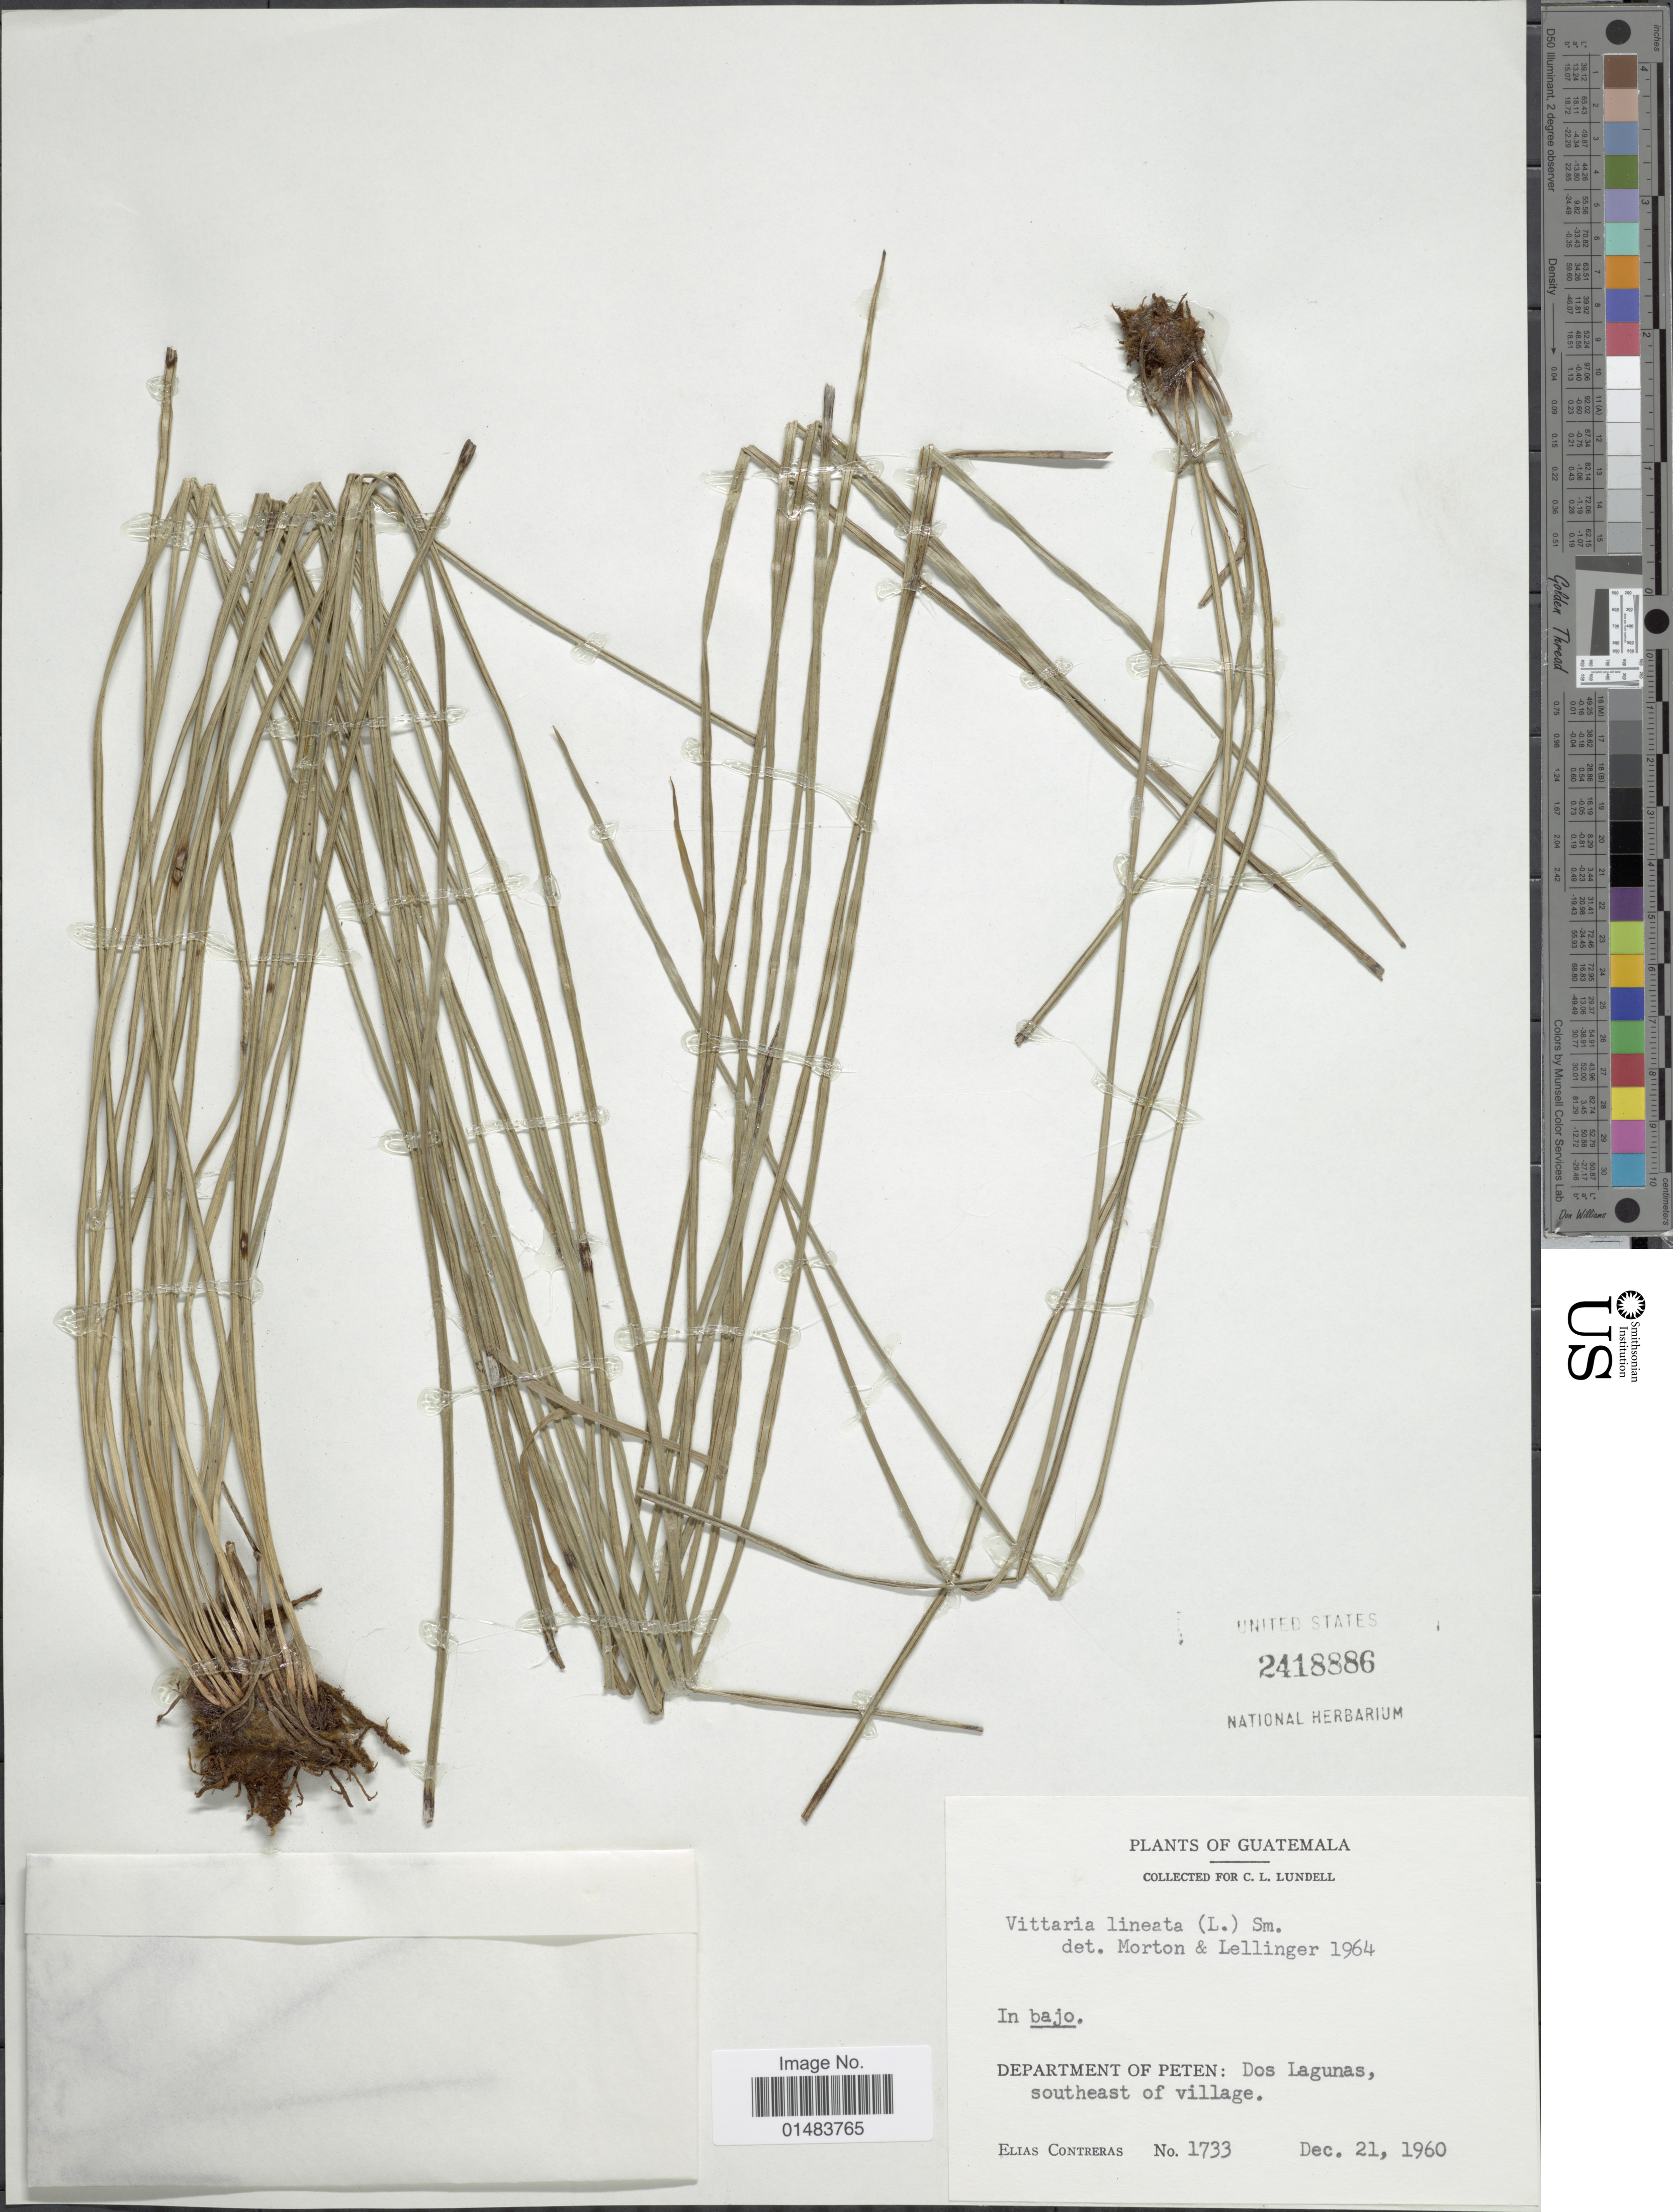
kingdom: Plantae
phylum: Tracheophyta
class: Polypodiopsida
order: Polypodiales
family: Pteridaceae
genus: Vittaria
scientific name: Vittaria lineata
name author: (L.) Sm.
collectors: E. Contreras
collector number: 1733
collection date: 1960-12-21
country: Guatemala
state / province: El Petén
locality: Plants of Guatemala, In bajo, Dos Lagunas, southeast of village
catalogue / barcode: US 2418886